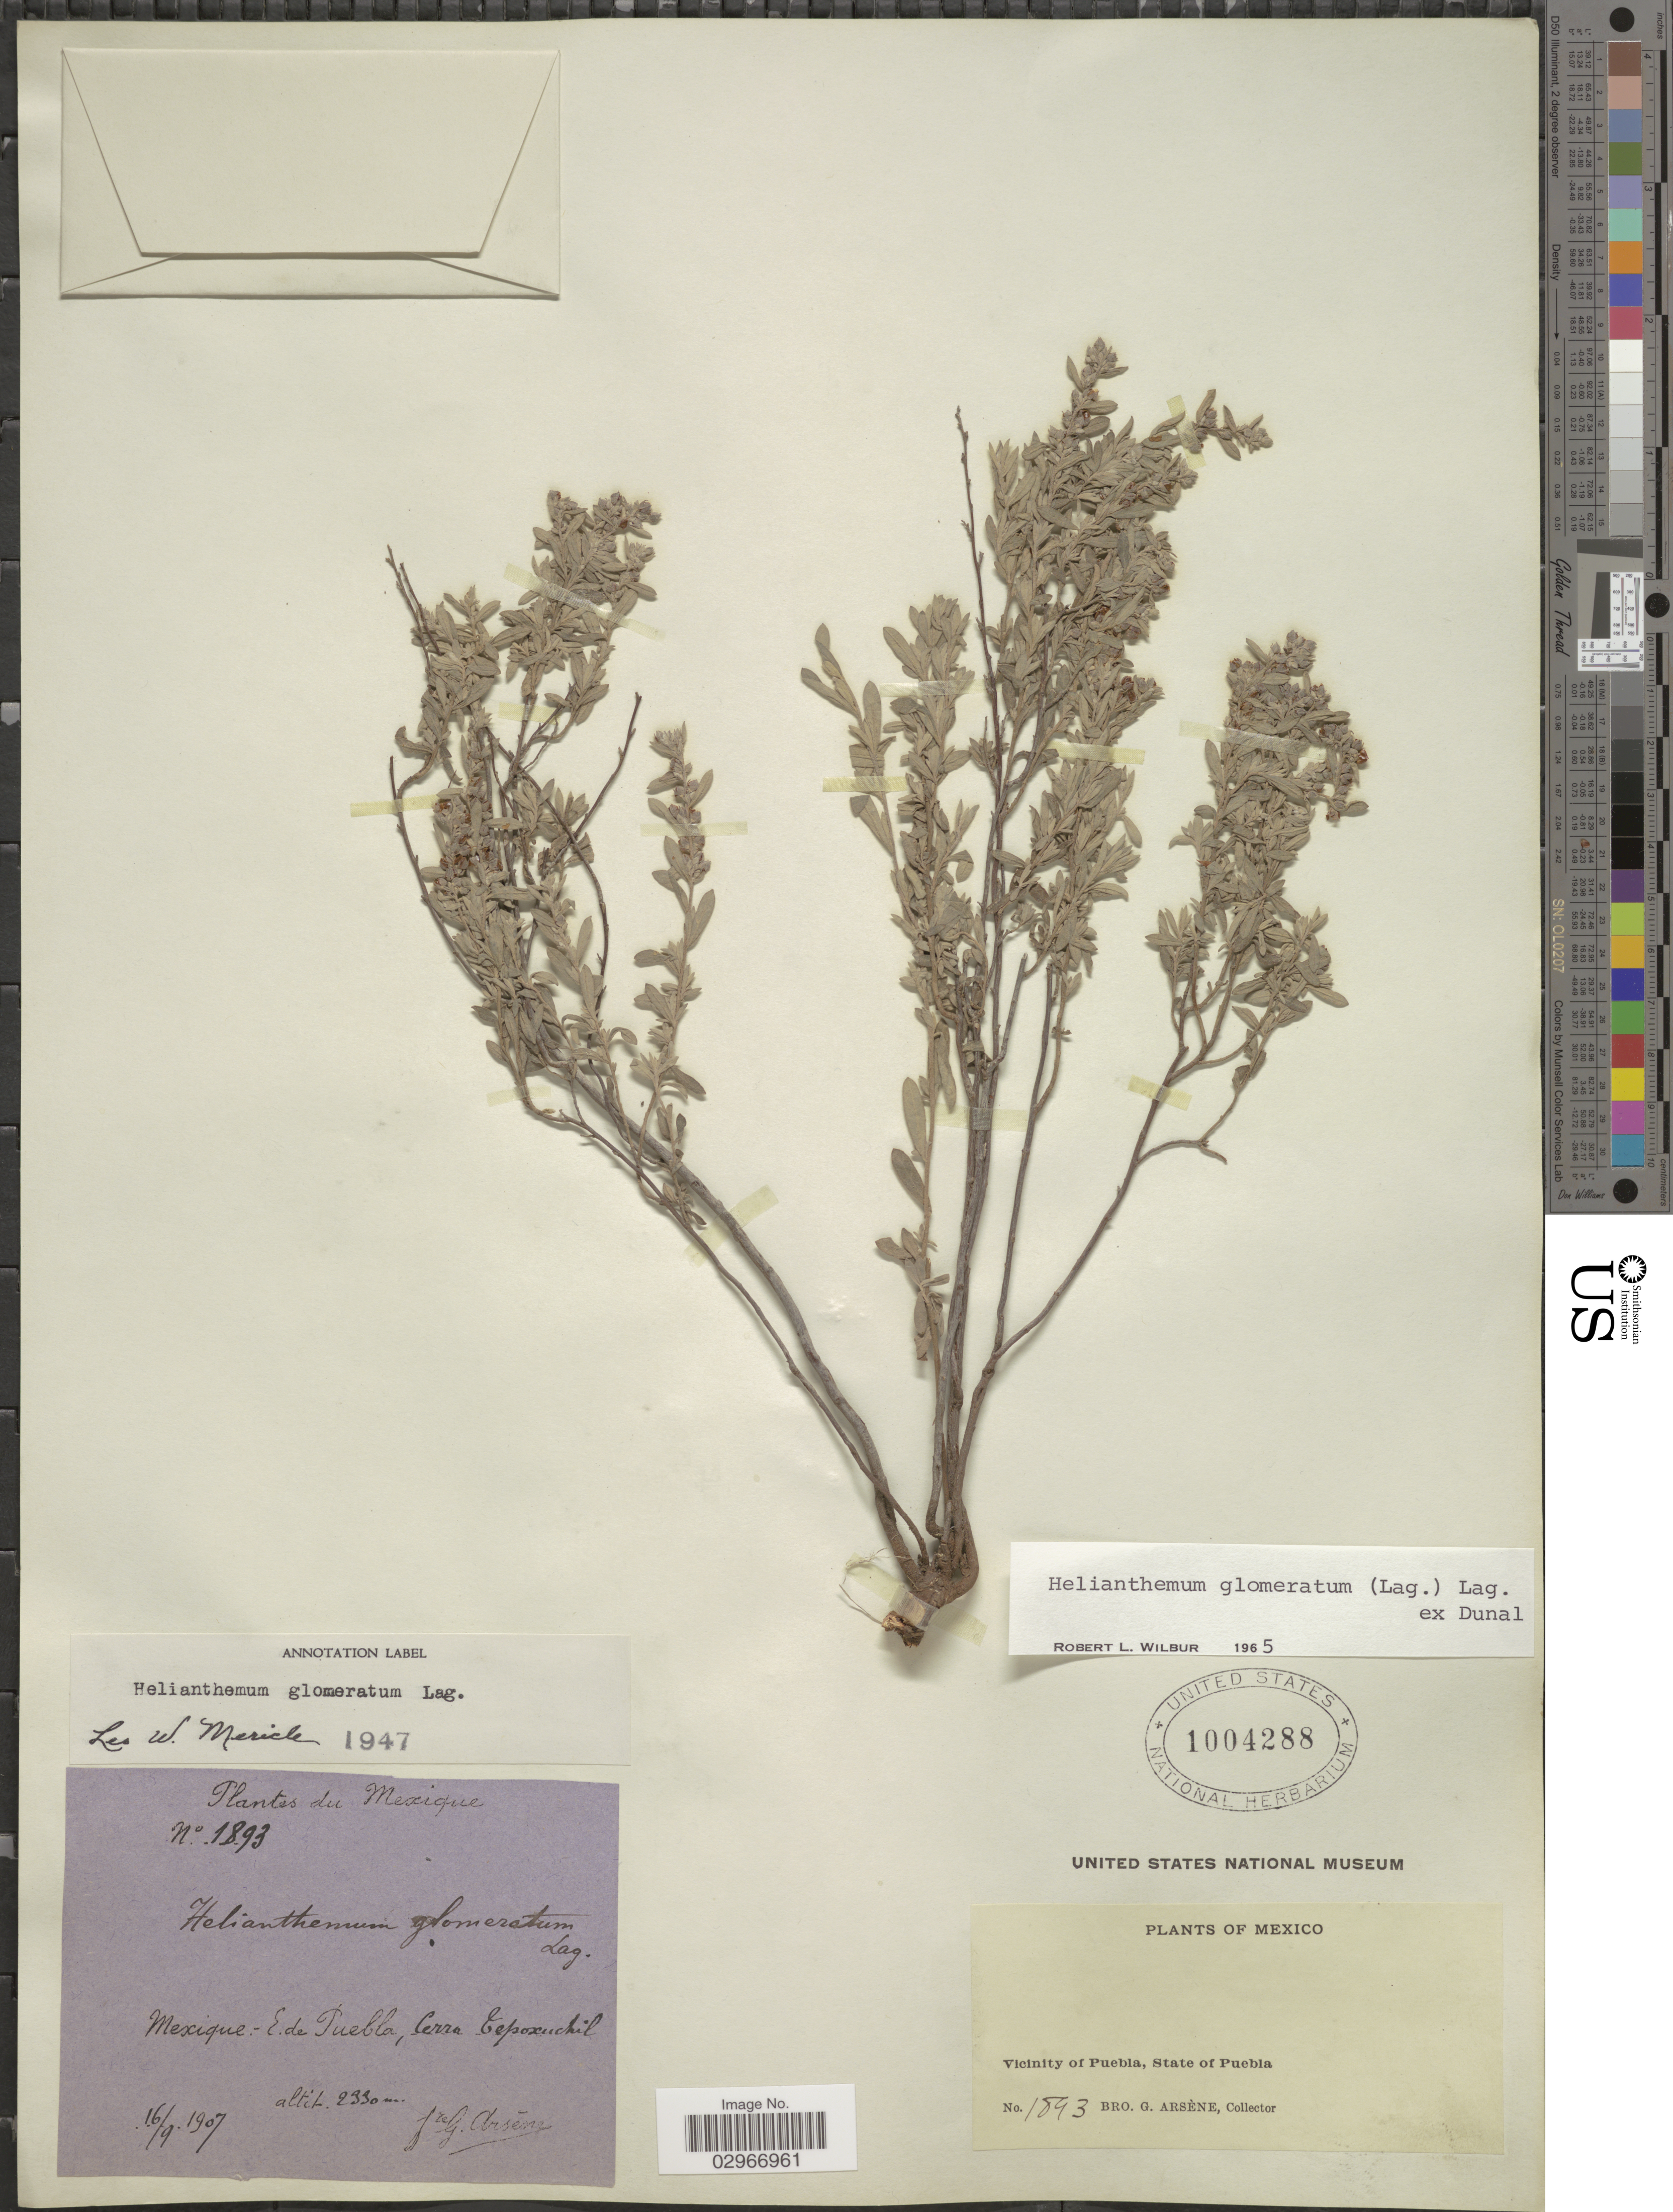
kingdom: Plantae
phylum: Tracheophyta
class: Magnoliopsida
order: Malvales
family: Cistaceae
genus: Helianthemum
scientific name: Helianthemum glomeratum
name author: (Lag.) Lag. ex Dunal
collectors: Bro. G. Arsène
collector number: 1893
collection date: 1907-09-16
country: Mexico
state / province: Puebla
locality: Cerro Tepoxuchil.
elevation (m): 2330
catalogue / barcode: US 1004288